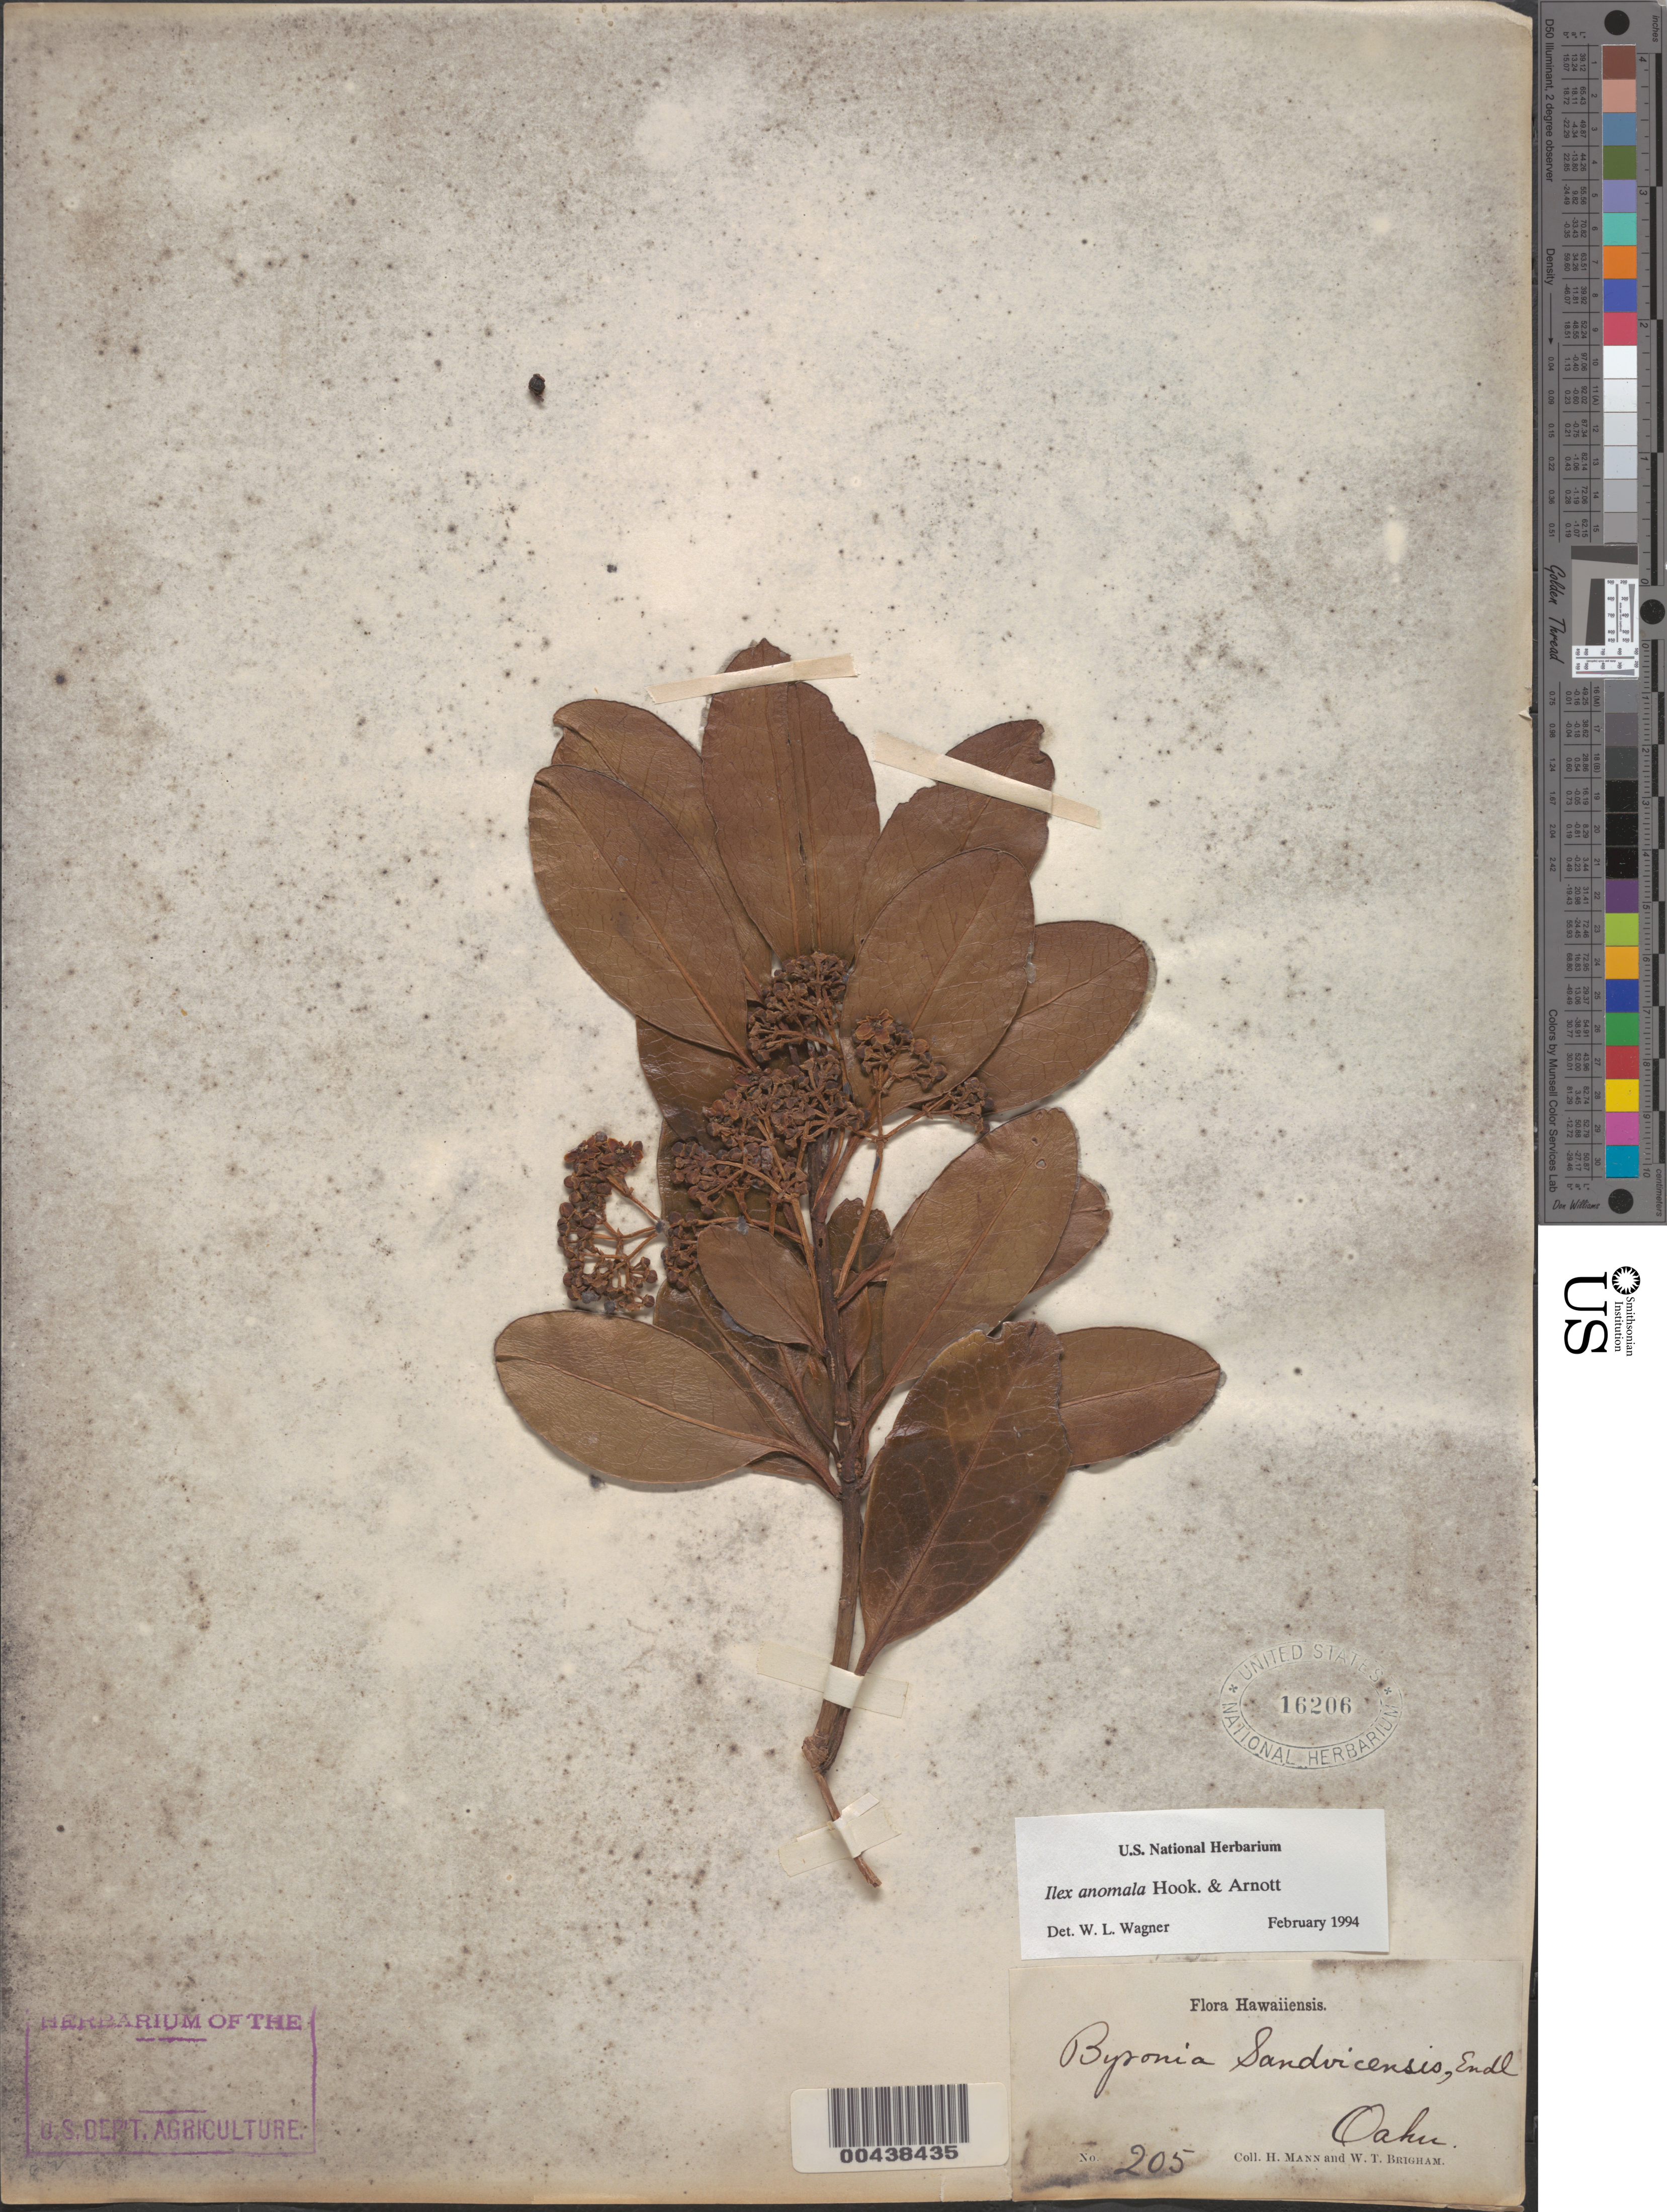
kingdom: Plantae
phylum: Tracheophyta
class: Magnoliopsida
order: Aquifoliales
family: Aquifoliaceae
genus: Ilex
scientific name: Ilex anomala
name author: Hook. & Arn.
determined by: Wagner, W. L., (BOT), Smithsonian Institution - National Museum of Natural History (UNITED STATES)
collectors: H. Mann & W. T. Brigham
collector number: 205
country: United States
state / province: Hawaii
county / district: Honolulu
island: Oahu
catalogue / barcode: US 16206